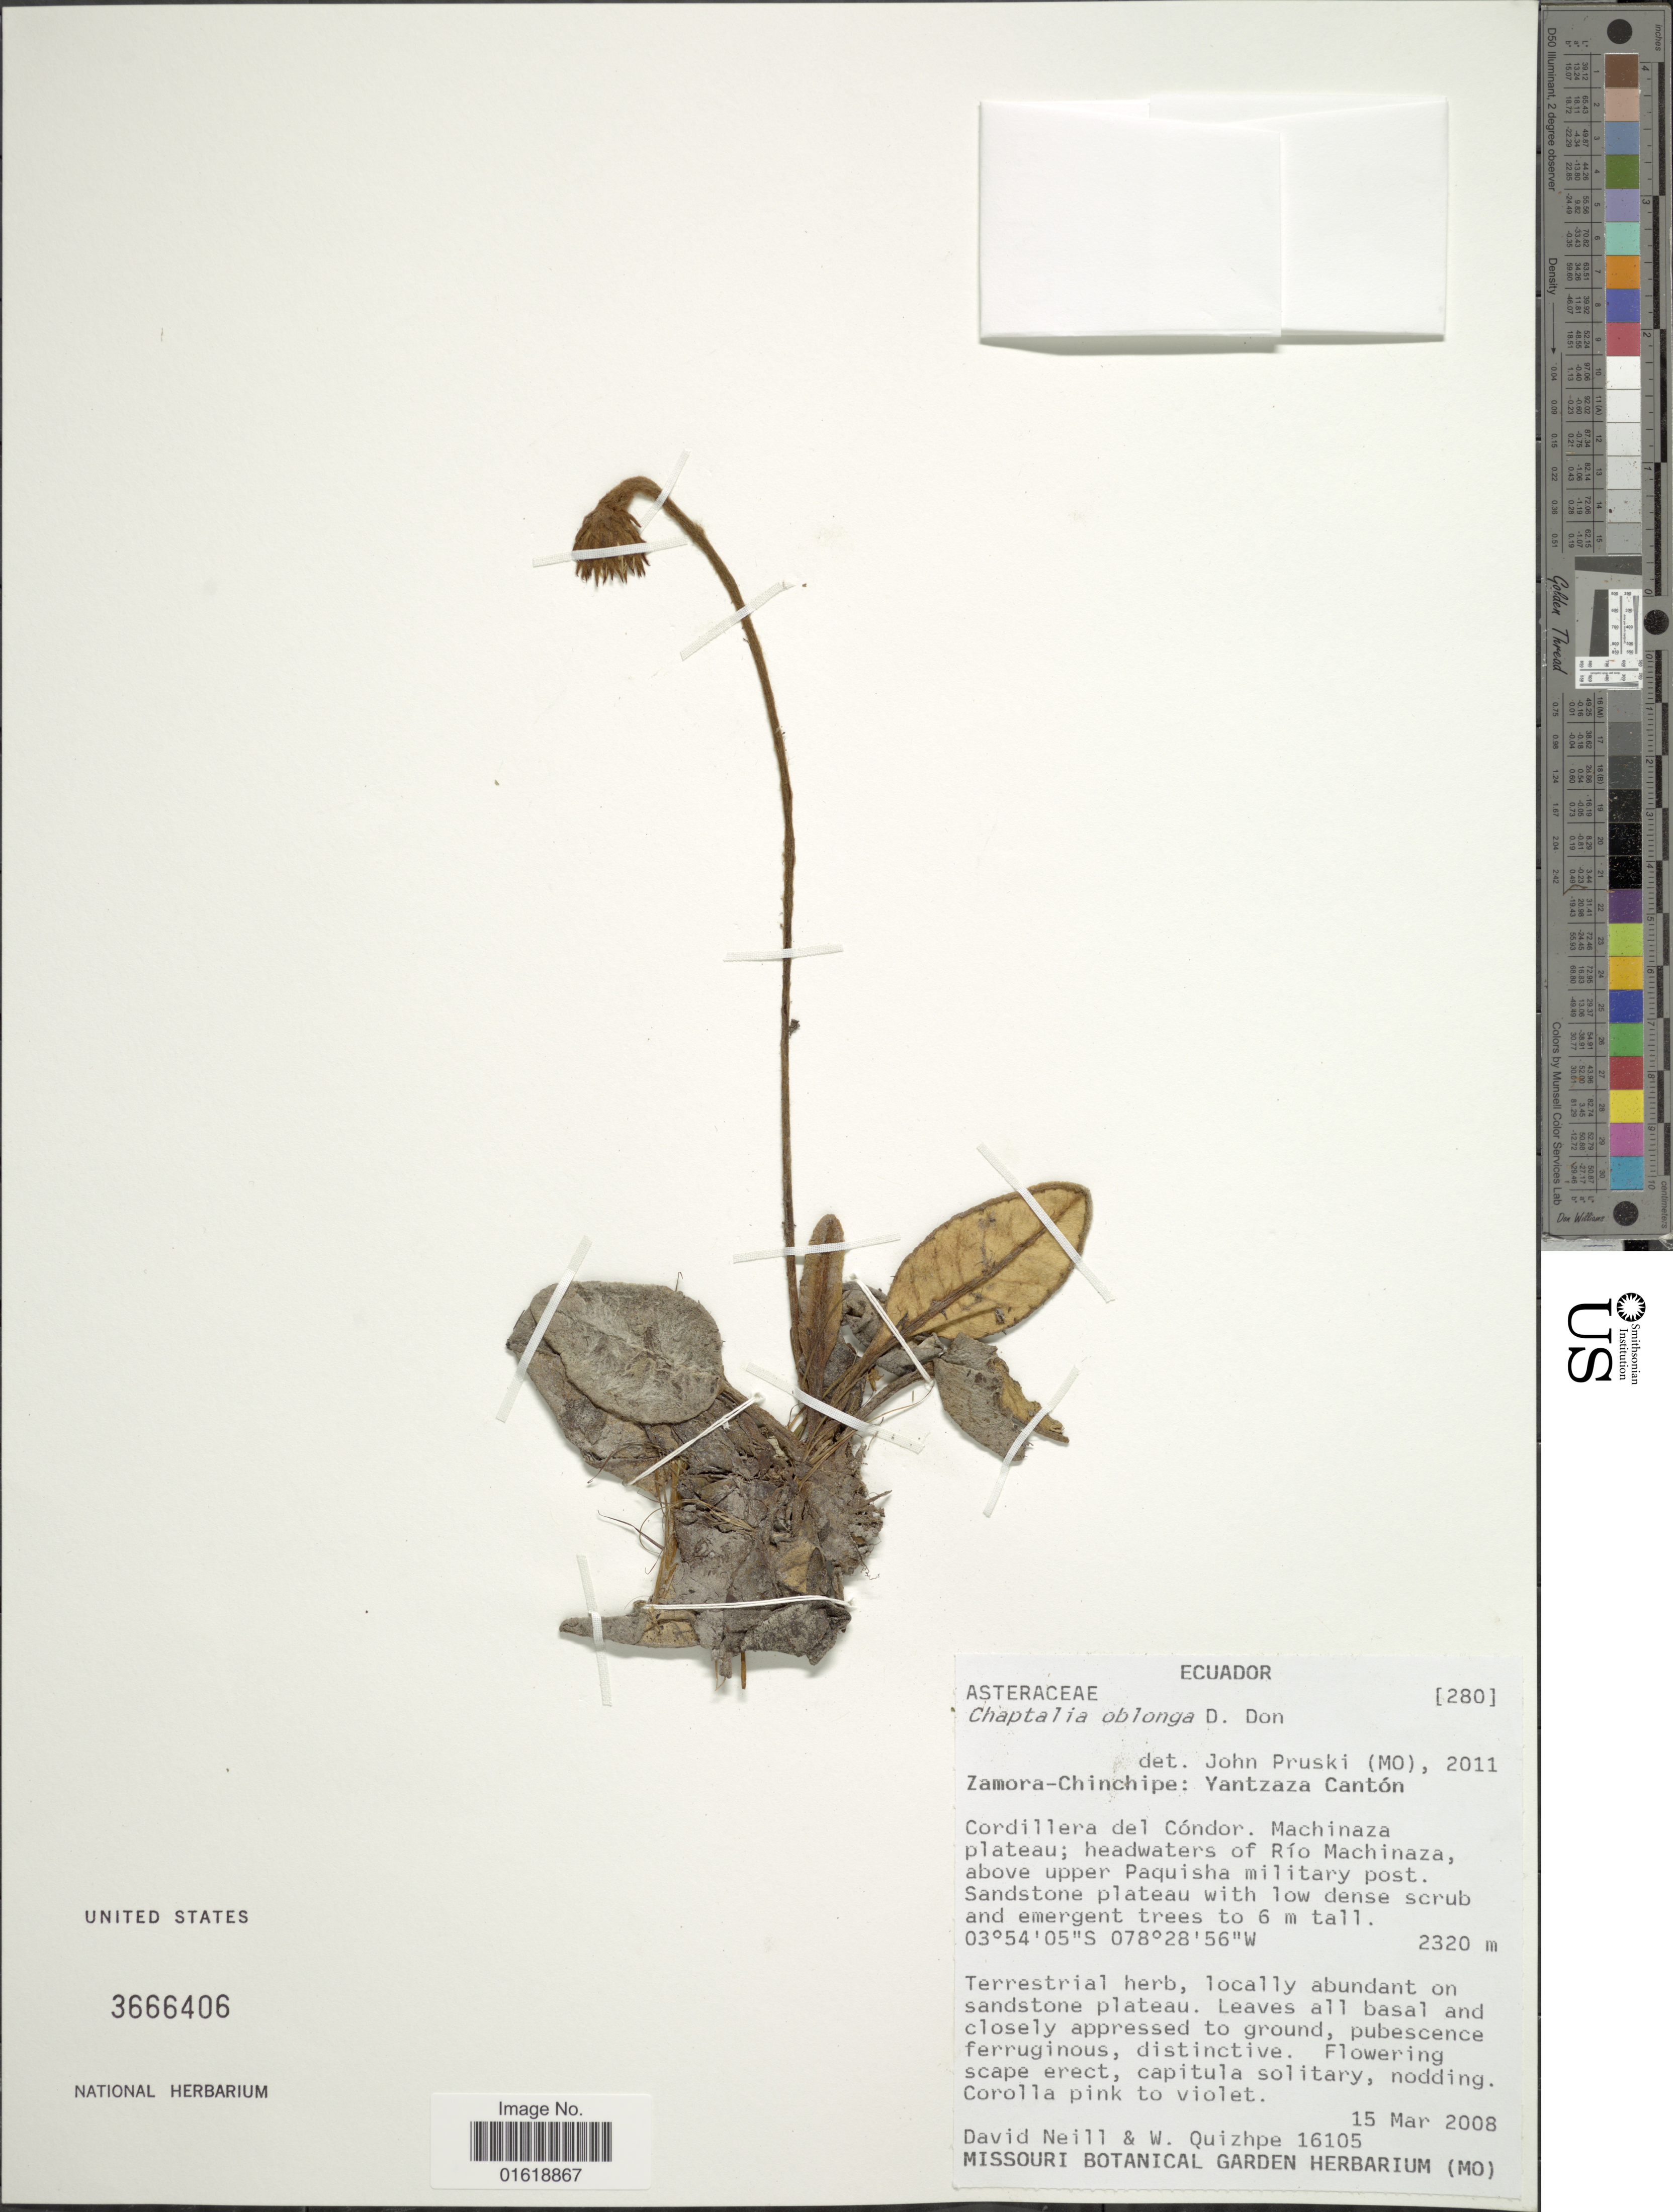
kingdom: Plantae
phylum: Tracheophyta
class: Magnoliopsida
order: Asterales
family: Asteraceae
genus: Chaptalia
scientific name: Chaptalia oblonga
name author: D. Don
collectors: D. A. Neill & W. Quizhpe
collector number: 16105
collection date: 2008-03-15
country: Ecuador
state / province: Zamora-Chinchipe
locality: Zamora-Chinchipe: Yantzaza Cantón. Cordillera del Cóndor. Machinaza plateau; headwaters of Río Machinaza, above upper Paquisha military post.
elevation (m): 2320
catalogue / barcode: US 3666406